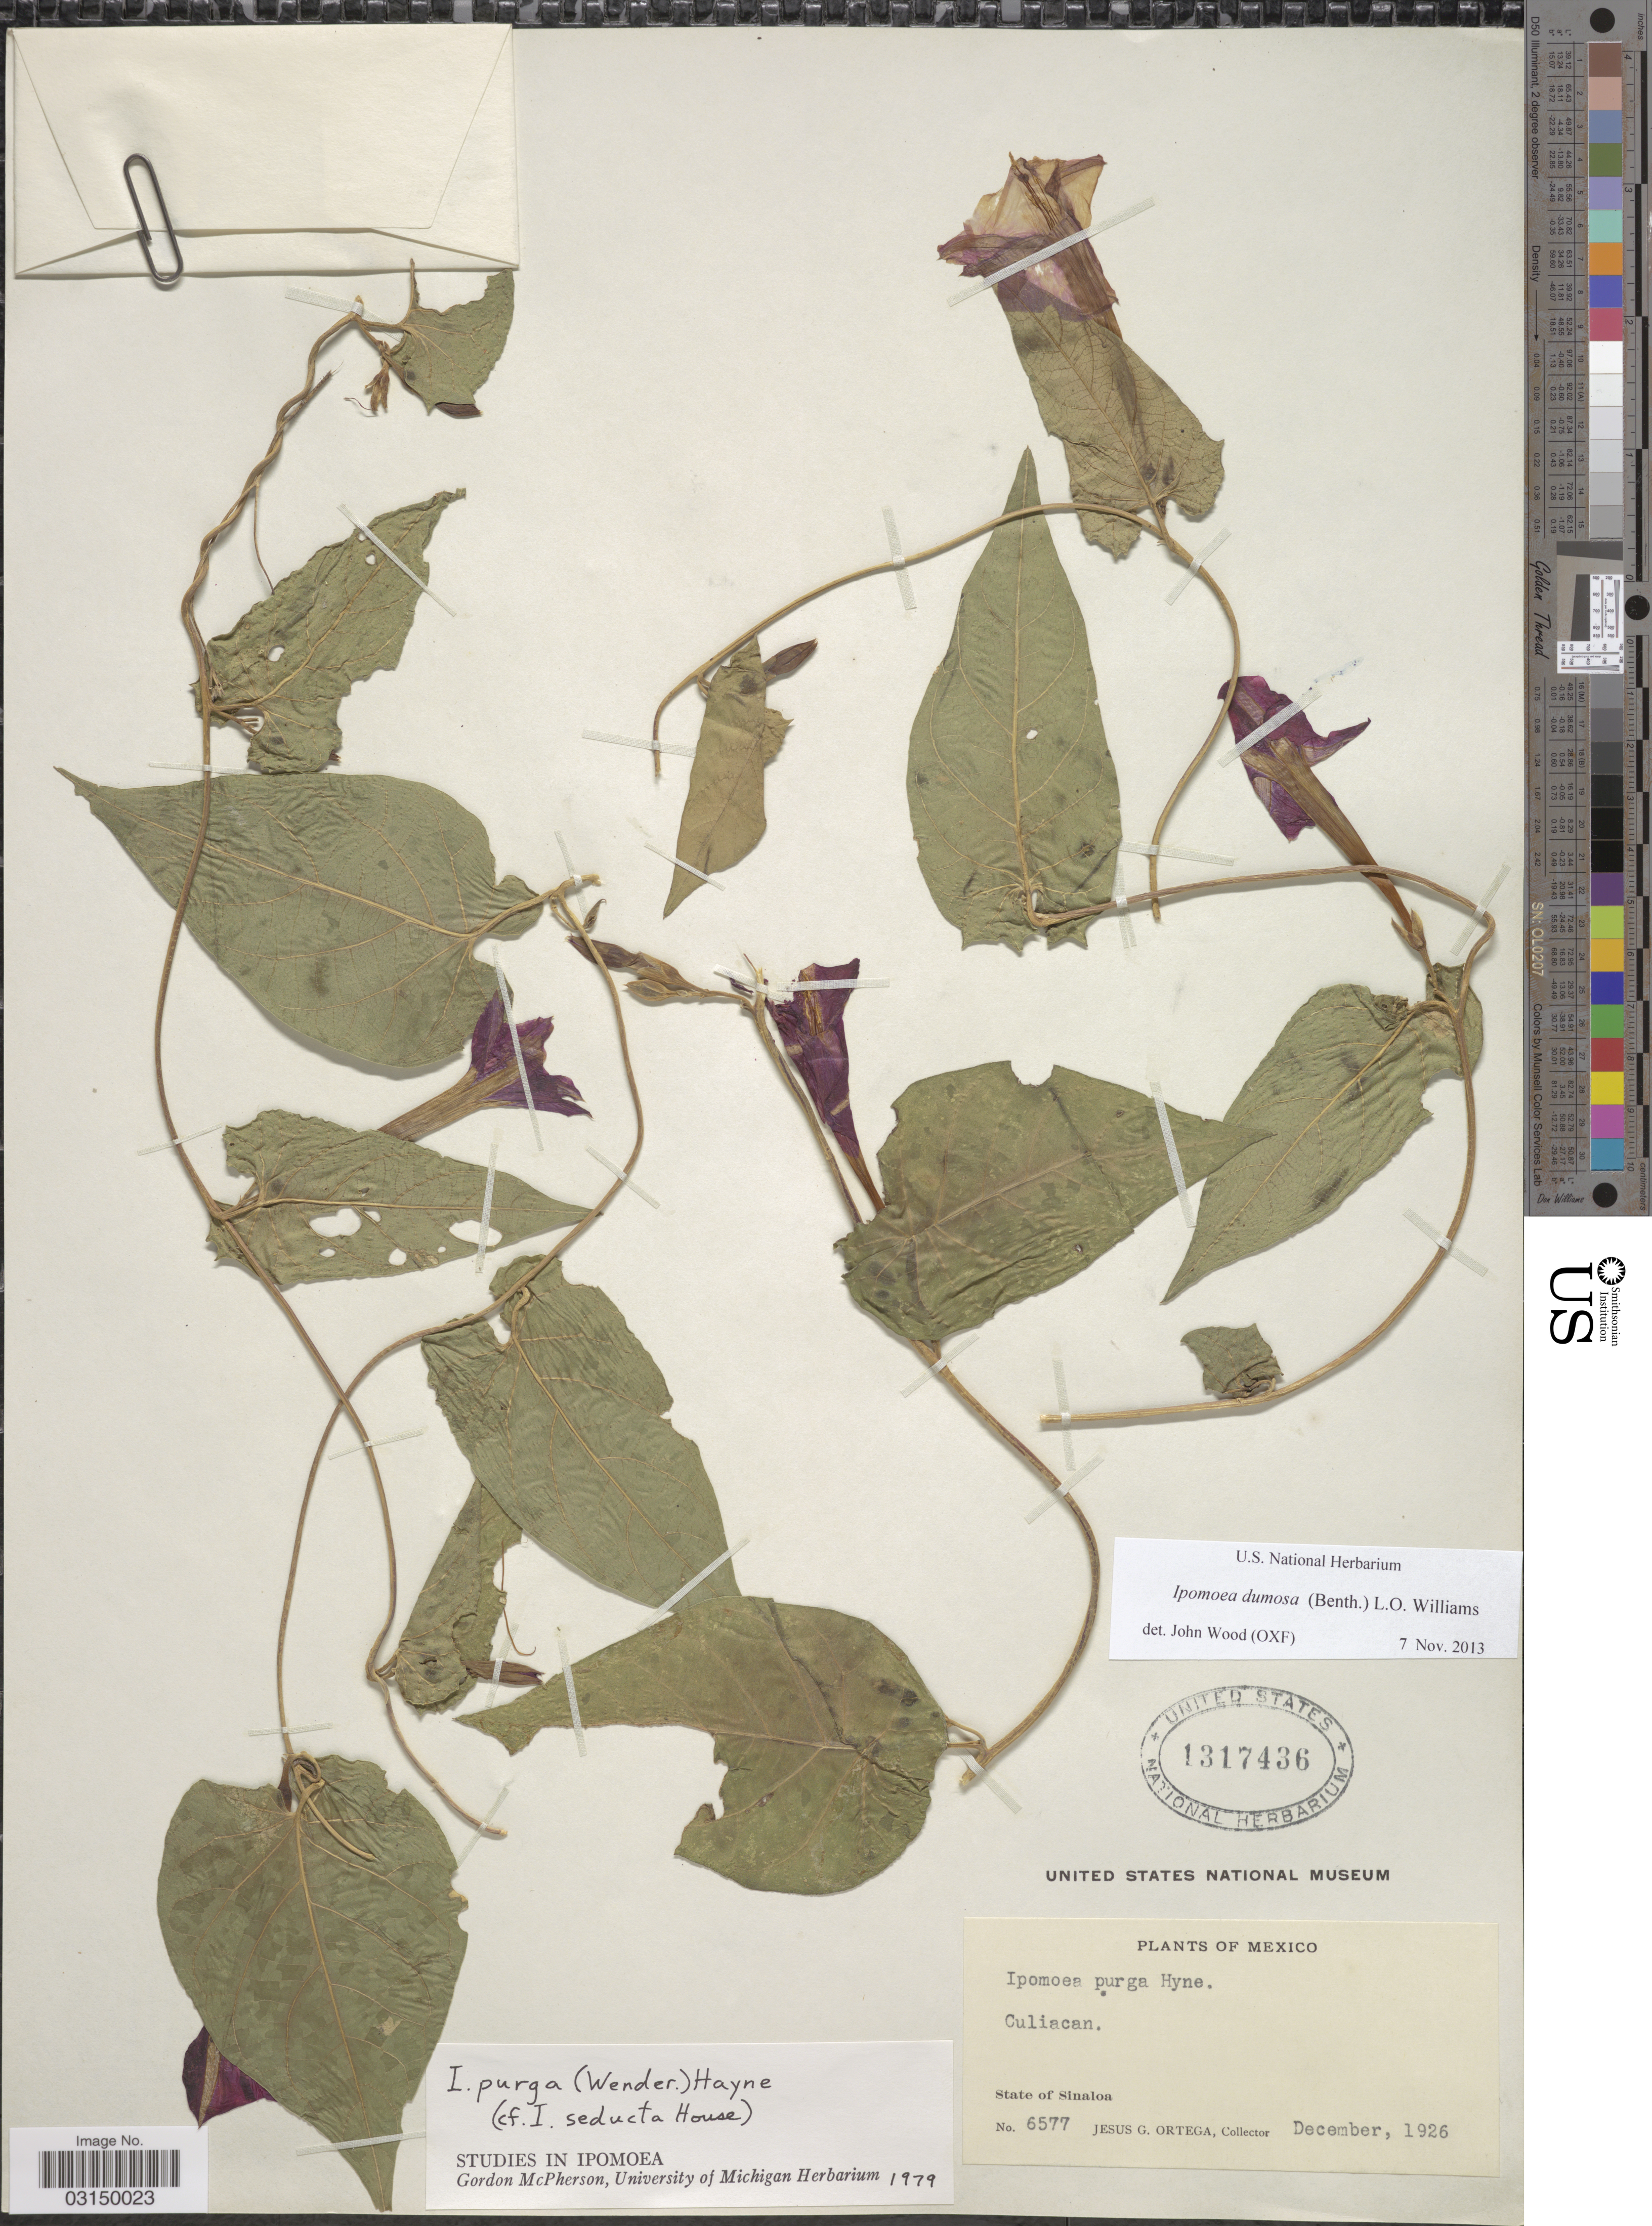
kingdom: Plantae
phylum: Tracheophyta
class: Magnoliopsida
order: Solanales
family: Convolvulaceae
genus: Ipomoea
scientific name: Ipomoea dumosa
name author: (Benth.) L.O. Williams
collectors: J. Ortega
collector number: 6577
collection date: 1926-12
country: Mexico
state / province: Sinaloa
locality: Culiacan.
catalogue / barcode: US 1317436